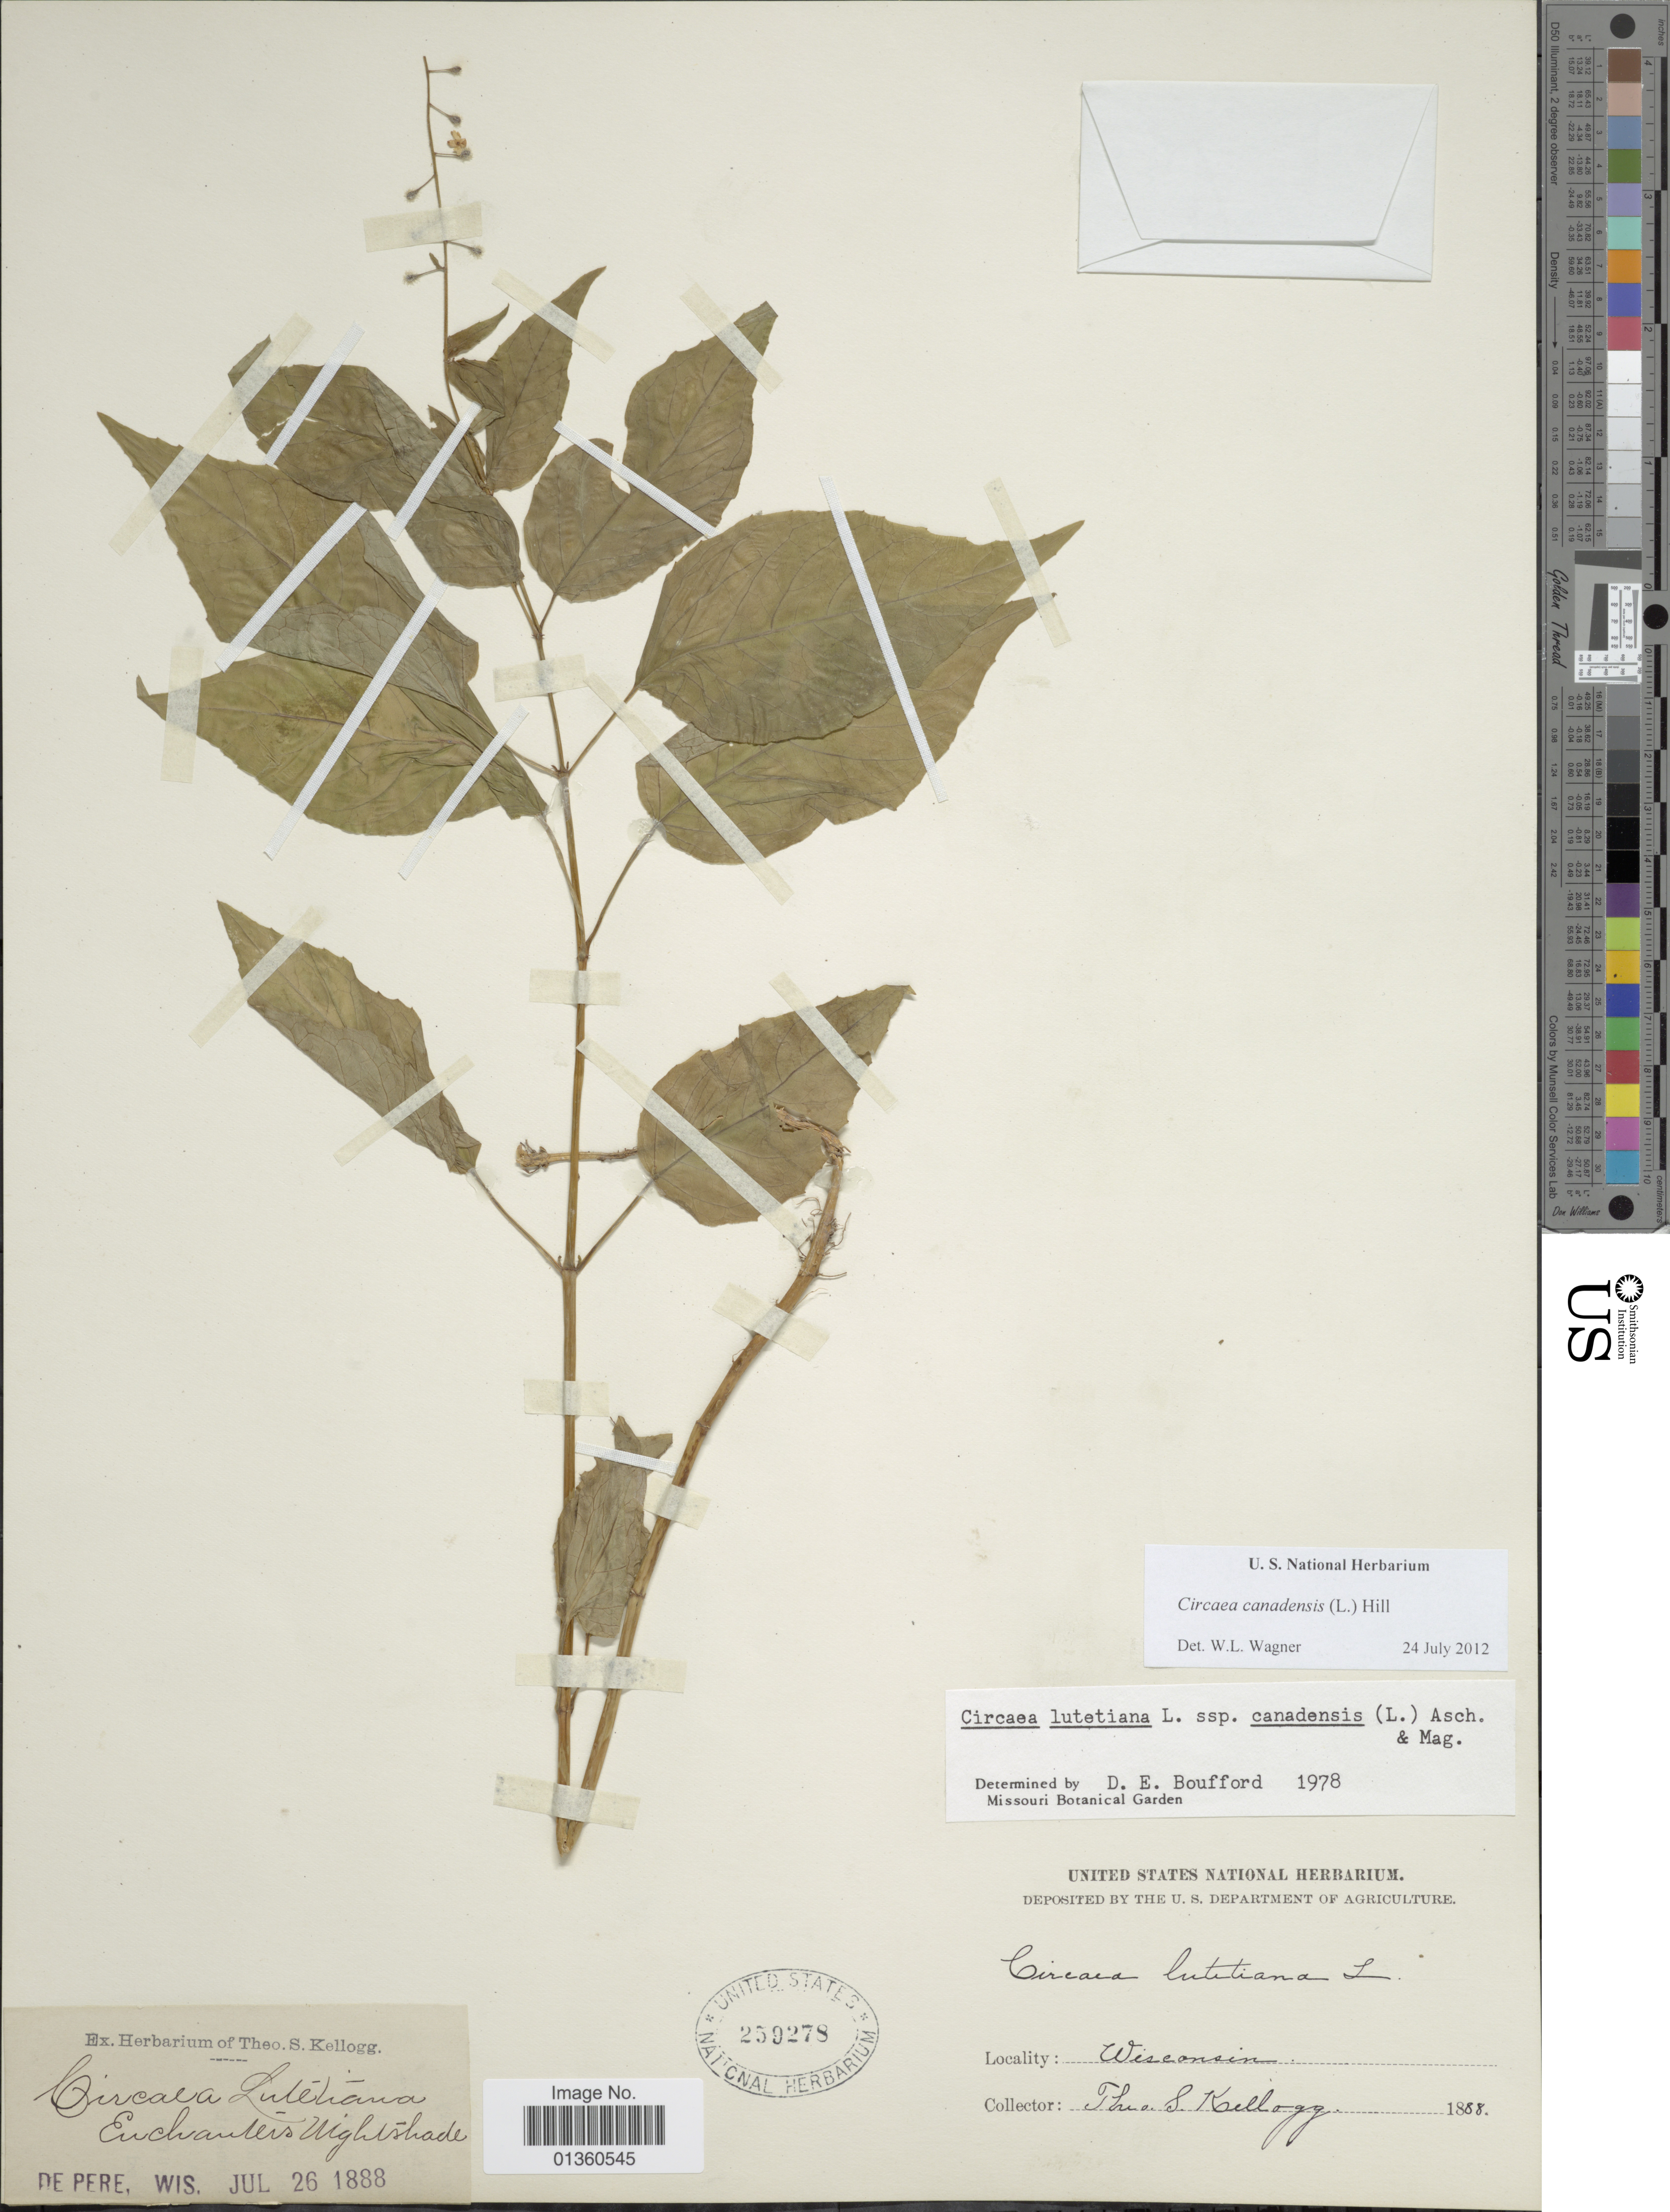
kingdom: Plantae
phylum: Tracheophyta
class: Magnoliopsida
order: Myrtales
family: Onagraceae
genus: Circaea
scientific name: Circaea canadensis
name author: (L.) Hill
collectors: T. S. Kellogg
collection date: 1888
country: United States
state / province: Wisconsin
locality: Euchanters Nightshade [unsure placement]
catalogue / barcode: US 259278